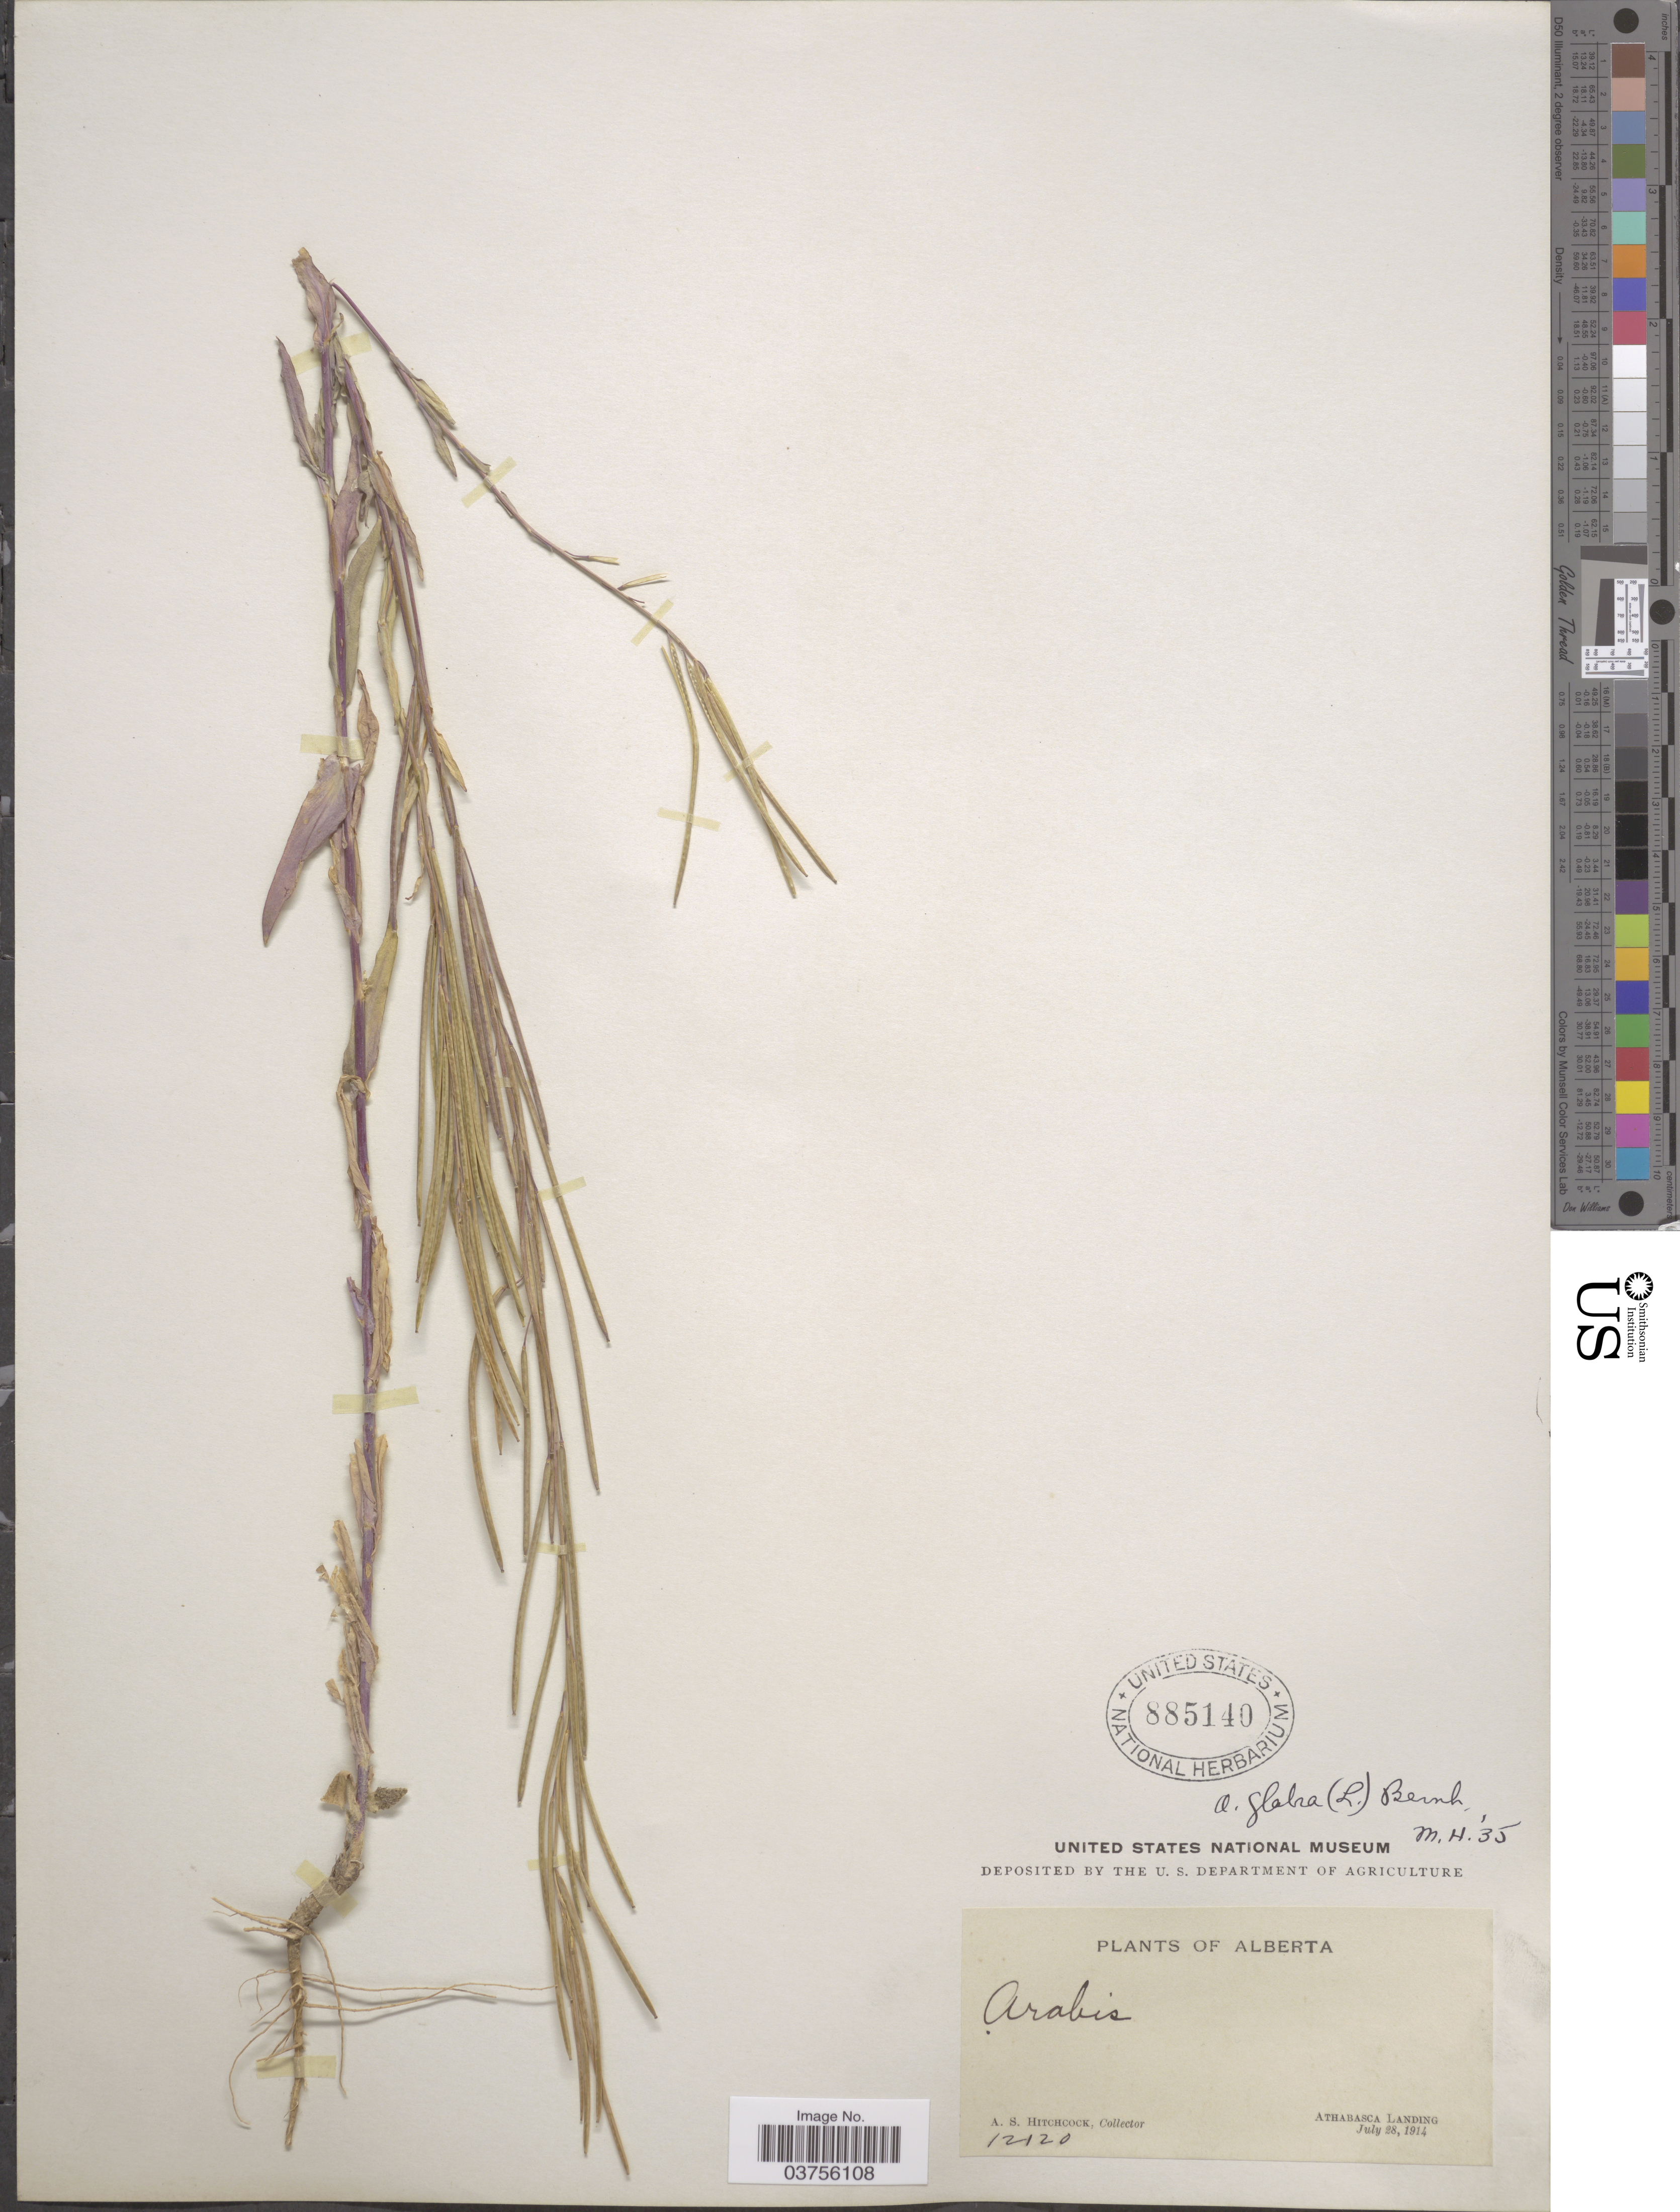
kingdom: Plantae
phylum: Tracheophyta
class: Magnoliopsida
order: Brassicales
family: Brassicaceae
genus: Turritis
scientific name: Turritis glabra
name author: L.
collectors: A. S. Hitchcock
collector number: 12120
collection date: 1914-07-28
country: Canada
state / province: Alberta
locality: Athabasca Landing.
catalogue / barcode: US 885140